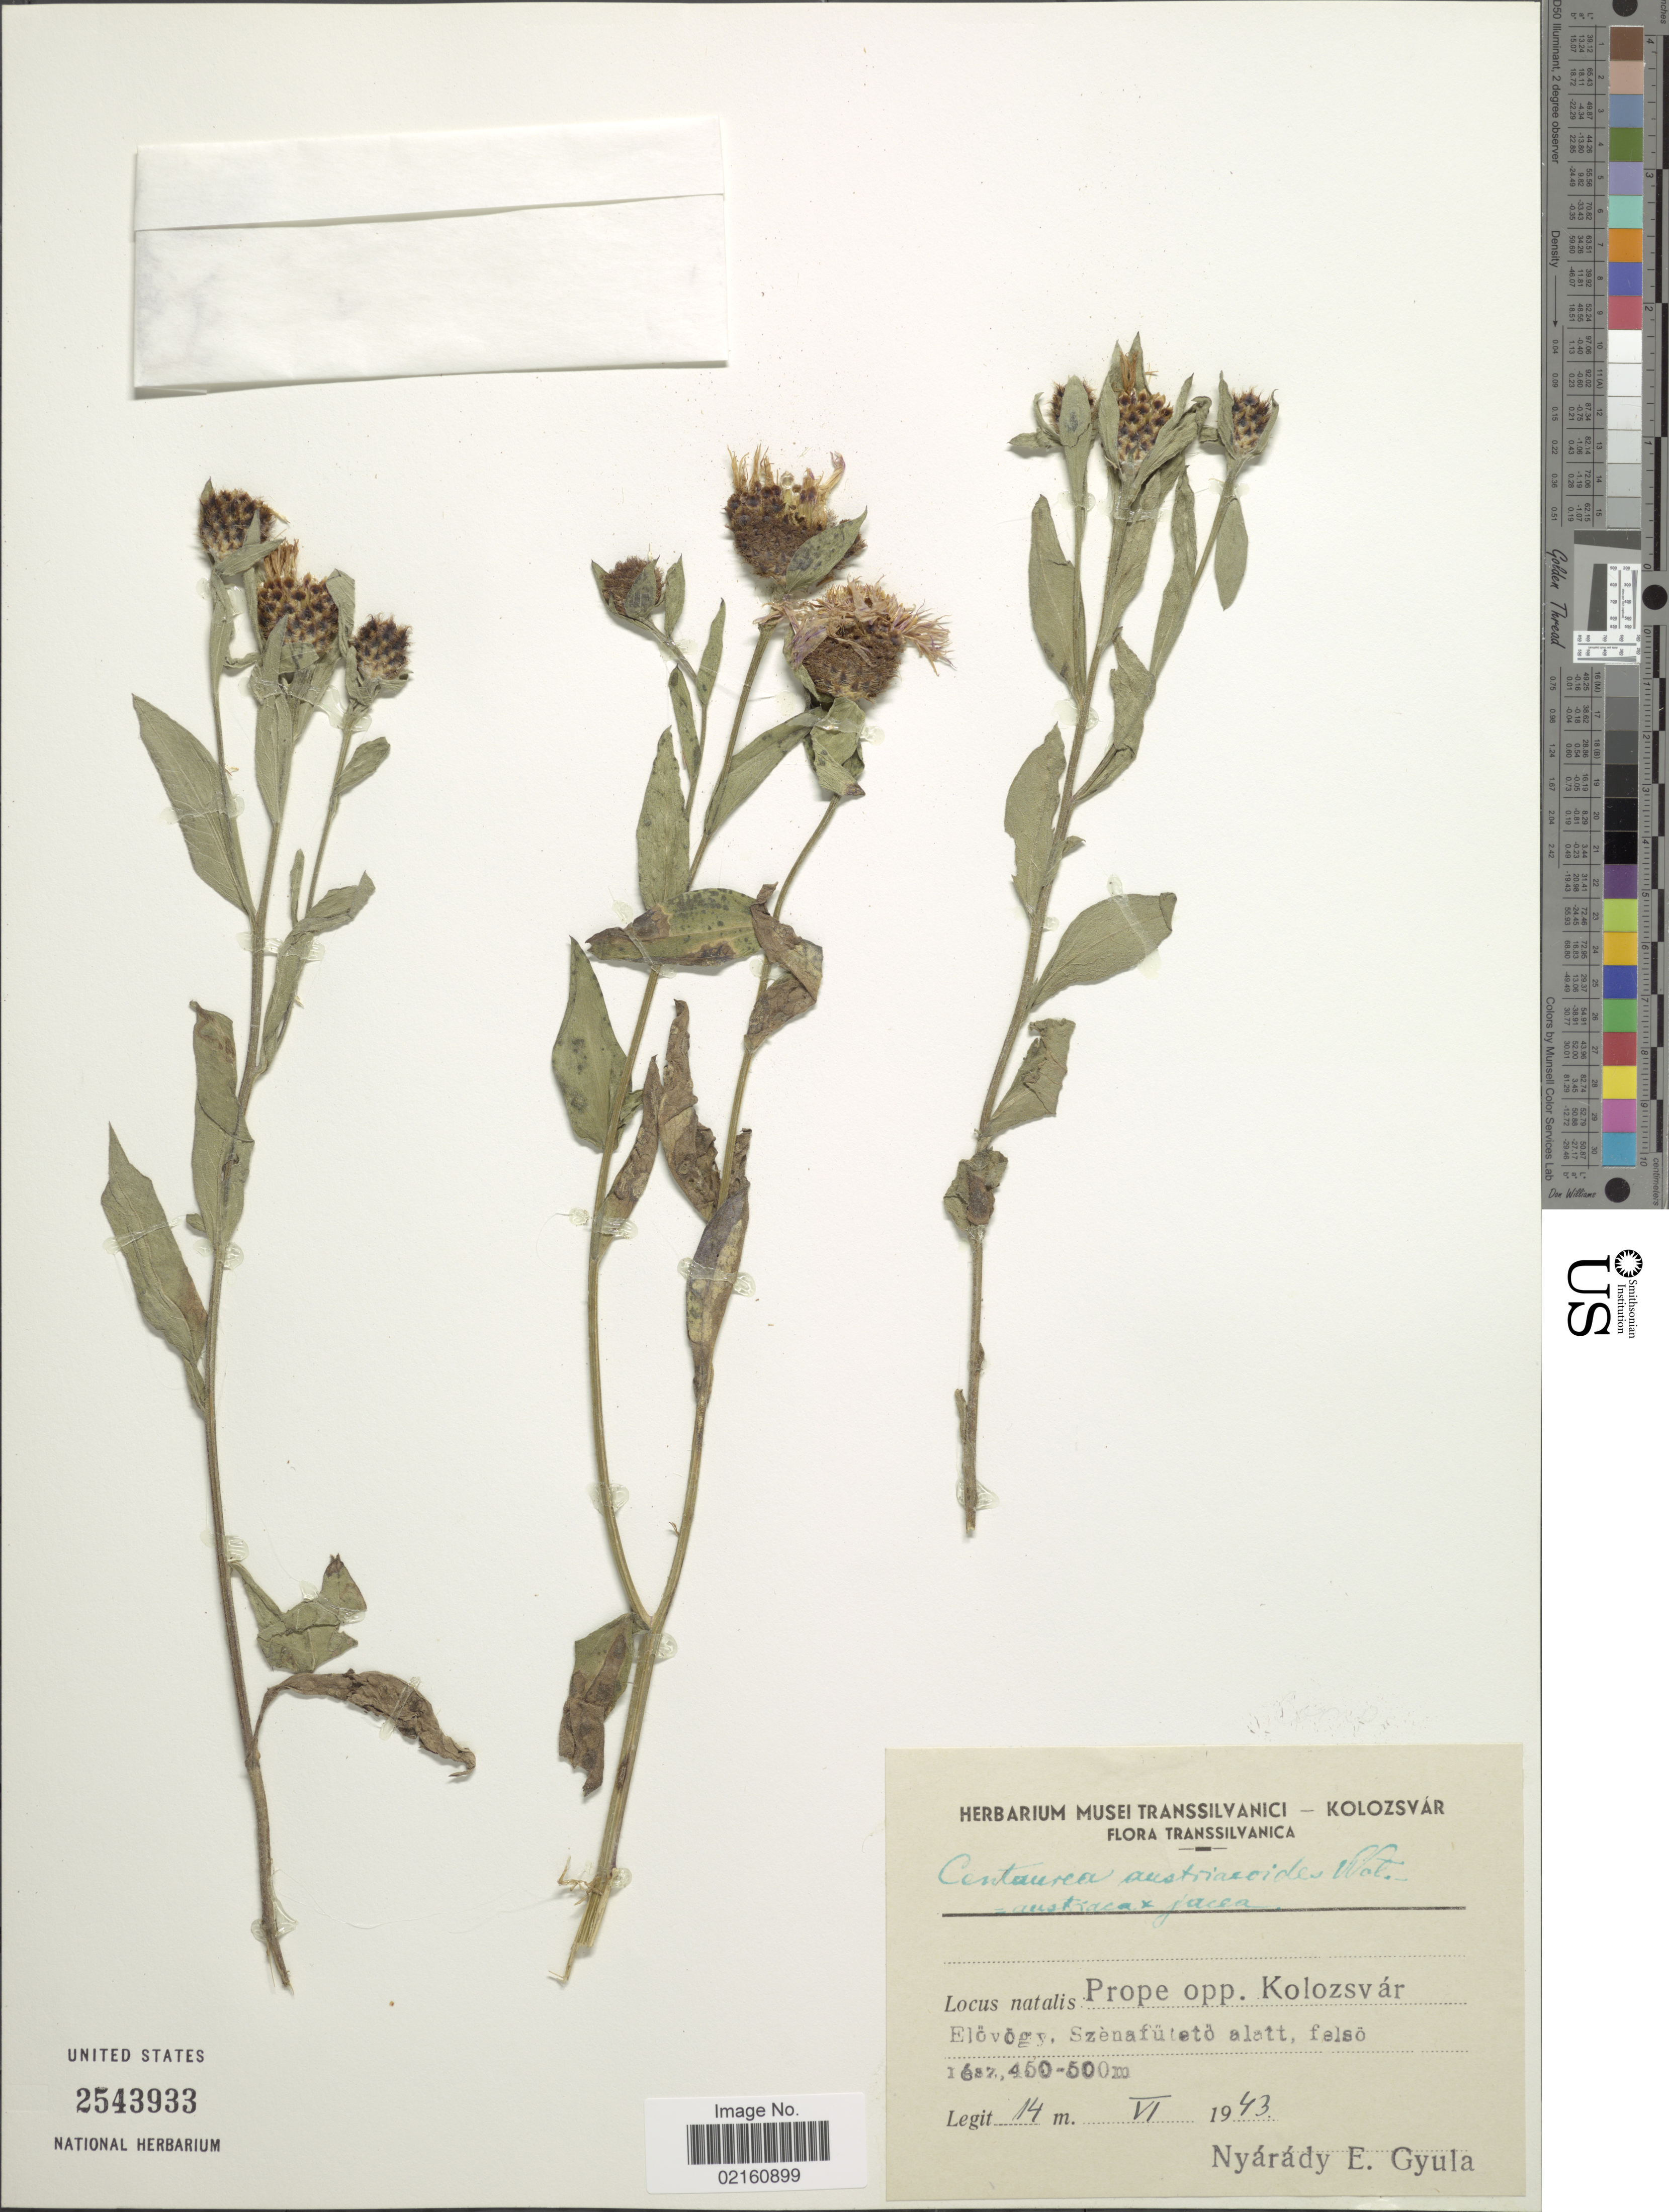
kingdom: Plantae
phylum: Tracheophyta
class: Magnoliopsida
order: Asterales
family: Asteraceae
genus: Centaurea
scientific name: Centaurea austriacoides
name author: Wol.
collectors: E. Nyárády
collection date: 1943-06-14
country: Romania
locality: Transsilvanica, Prope opp. Kolozsvar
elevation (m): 450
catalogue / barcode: US 2543933